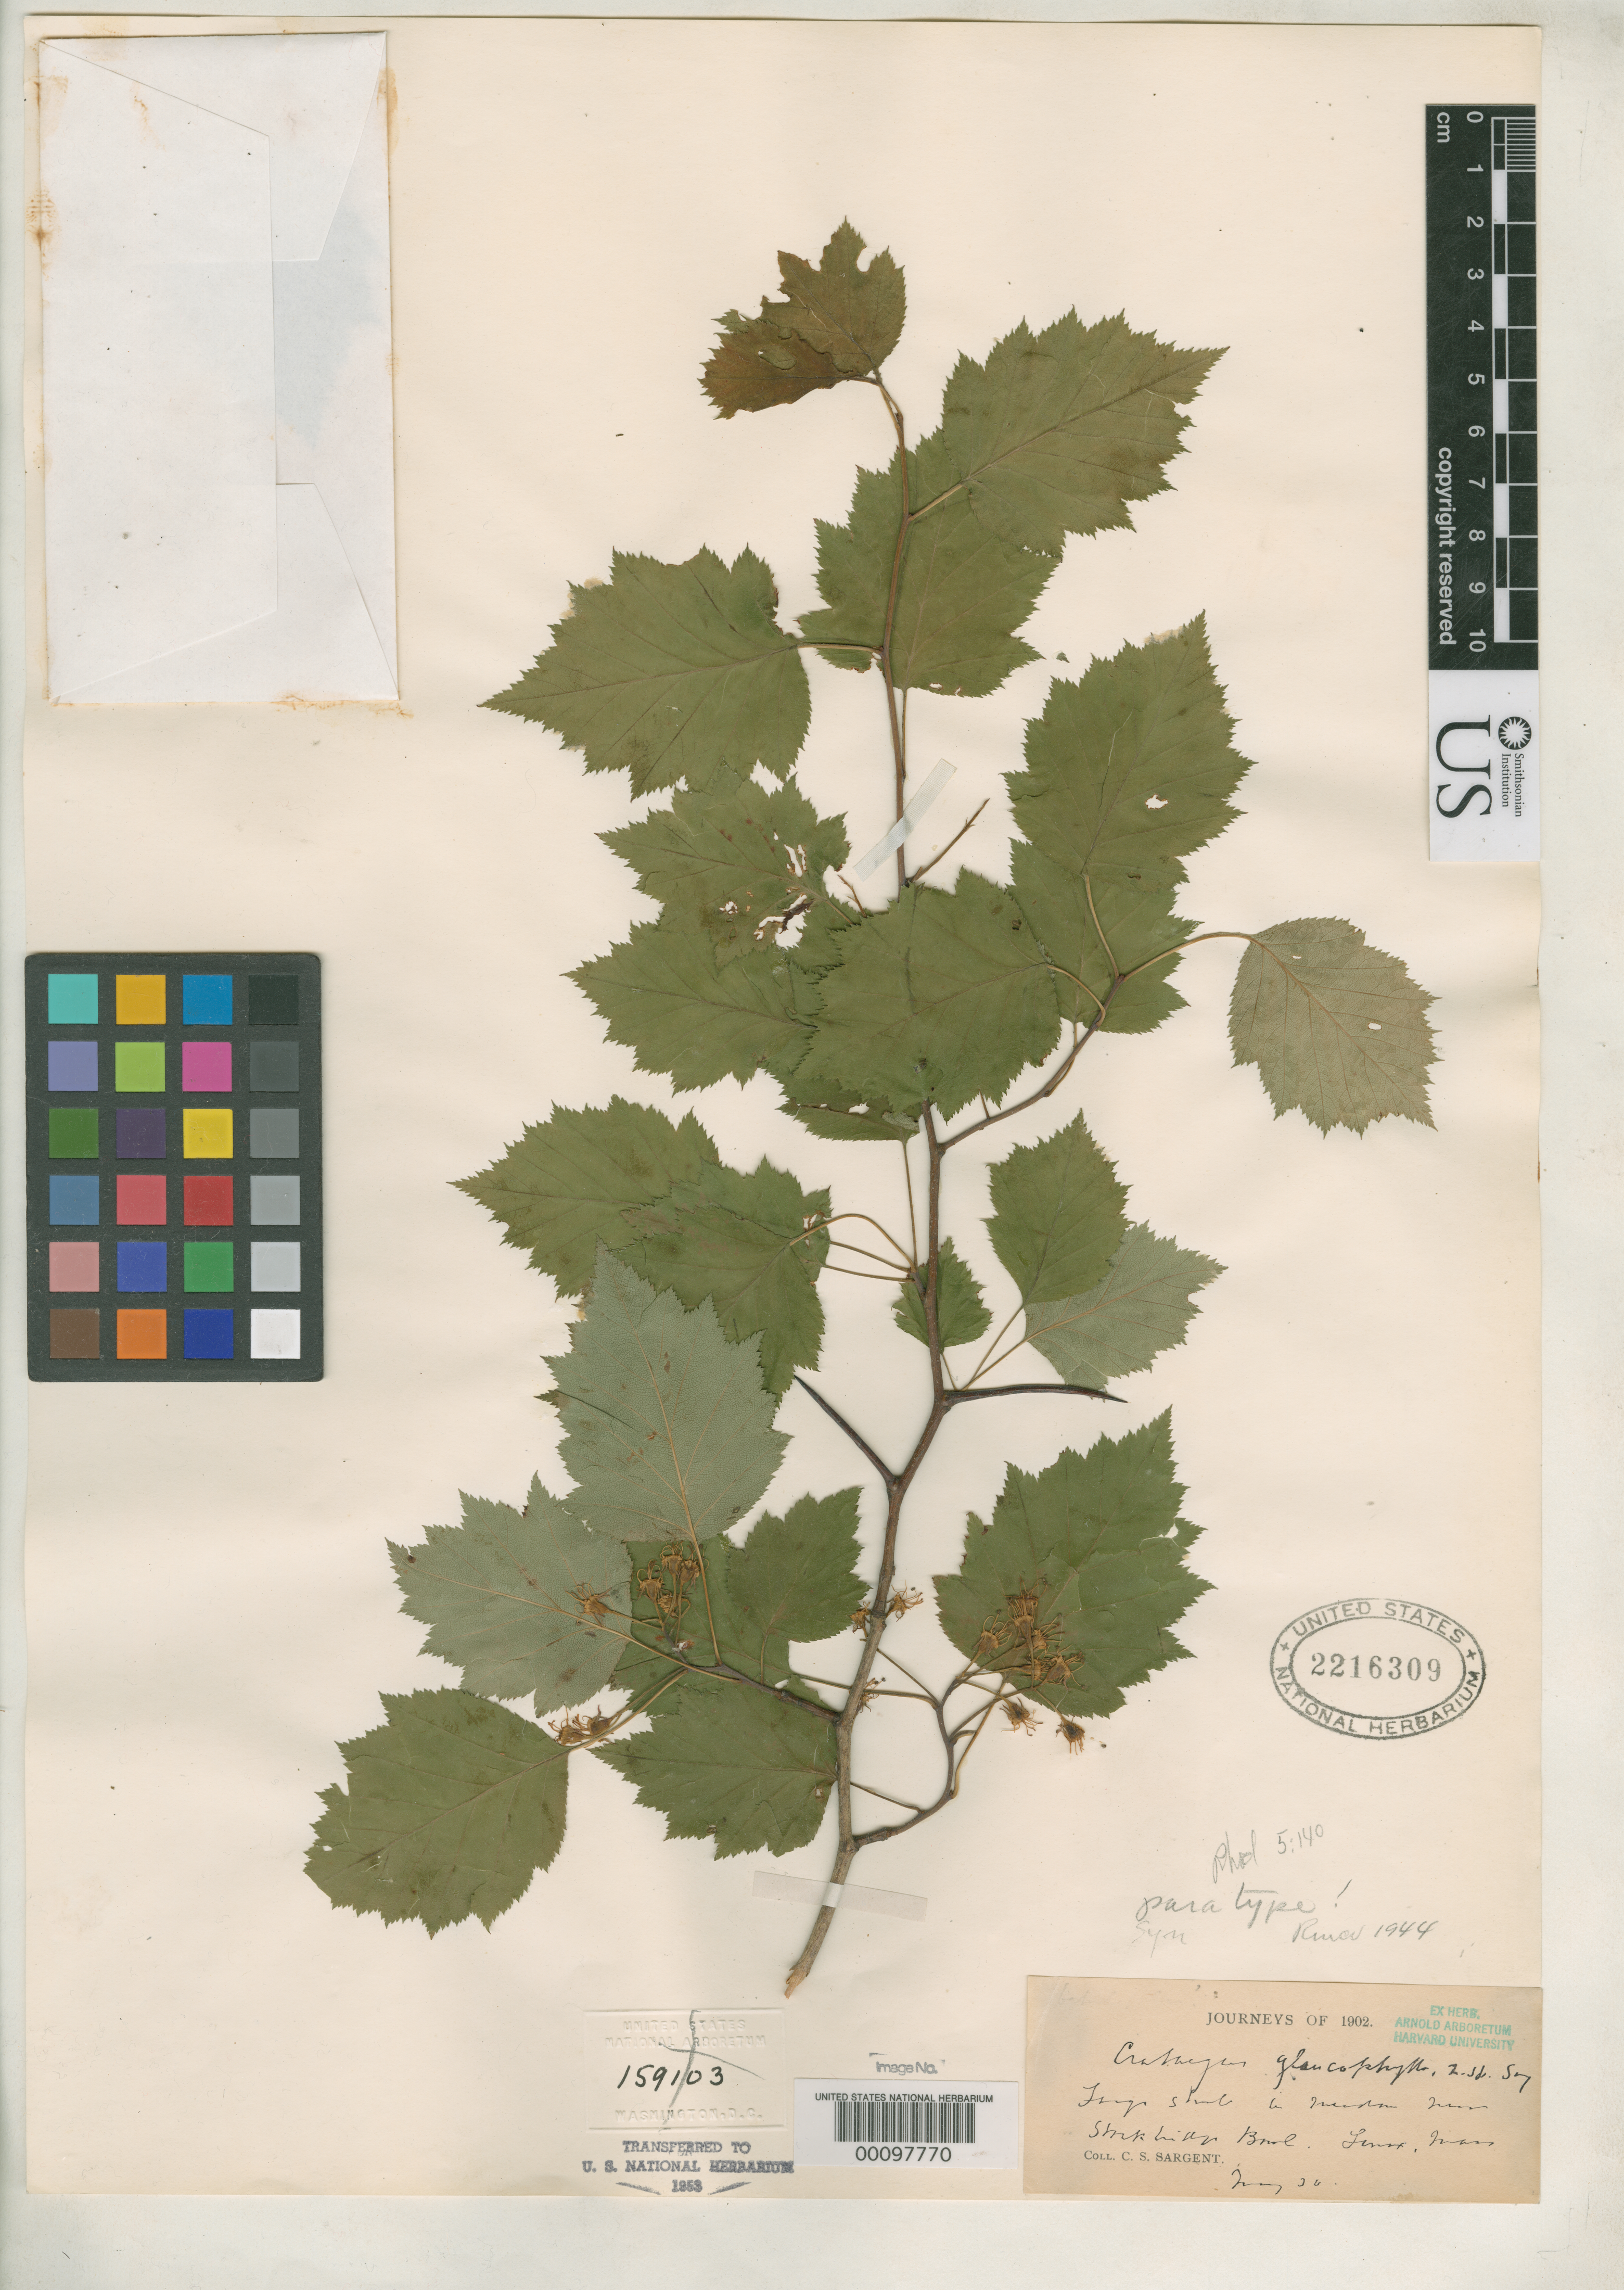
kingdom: Plantae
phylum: Tracheophyta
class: Magnoliopsida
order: Rosales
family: Rosaceae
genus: Crataegus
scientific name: Crataegus glaucophylla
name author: Sarg.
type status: Syntype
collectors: C. S. Sargent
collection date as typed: May 1902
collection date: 1902-05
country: United States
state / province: Massachusetts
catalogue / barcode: US 2216309